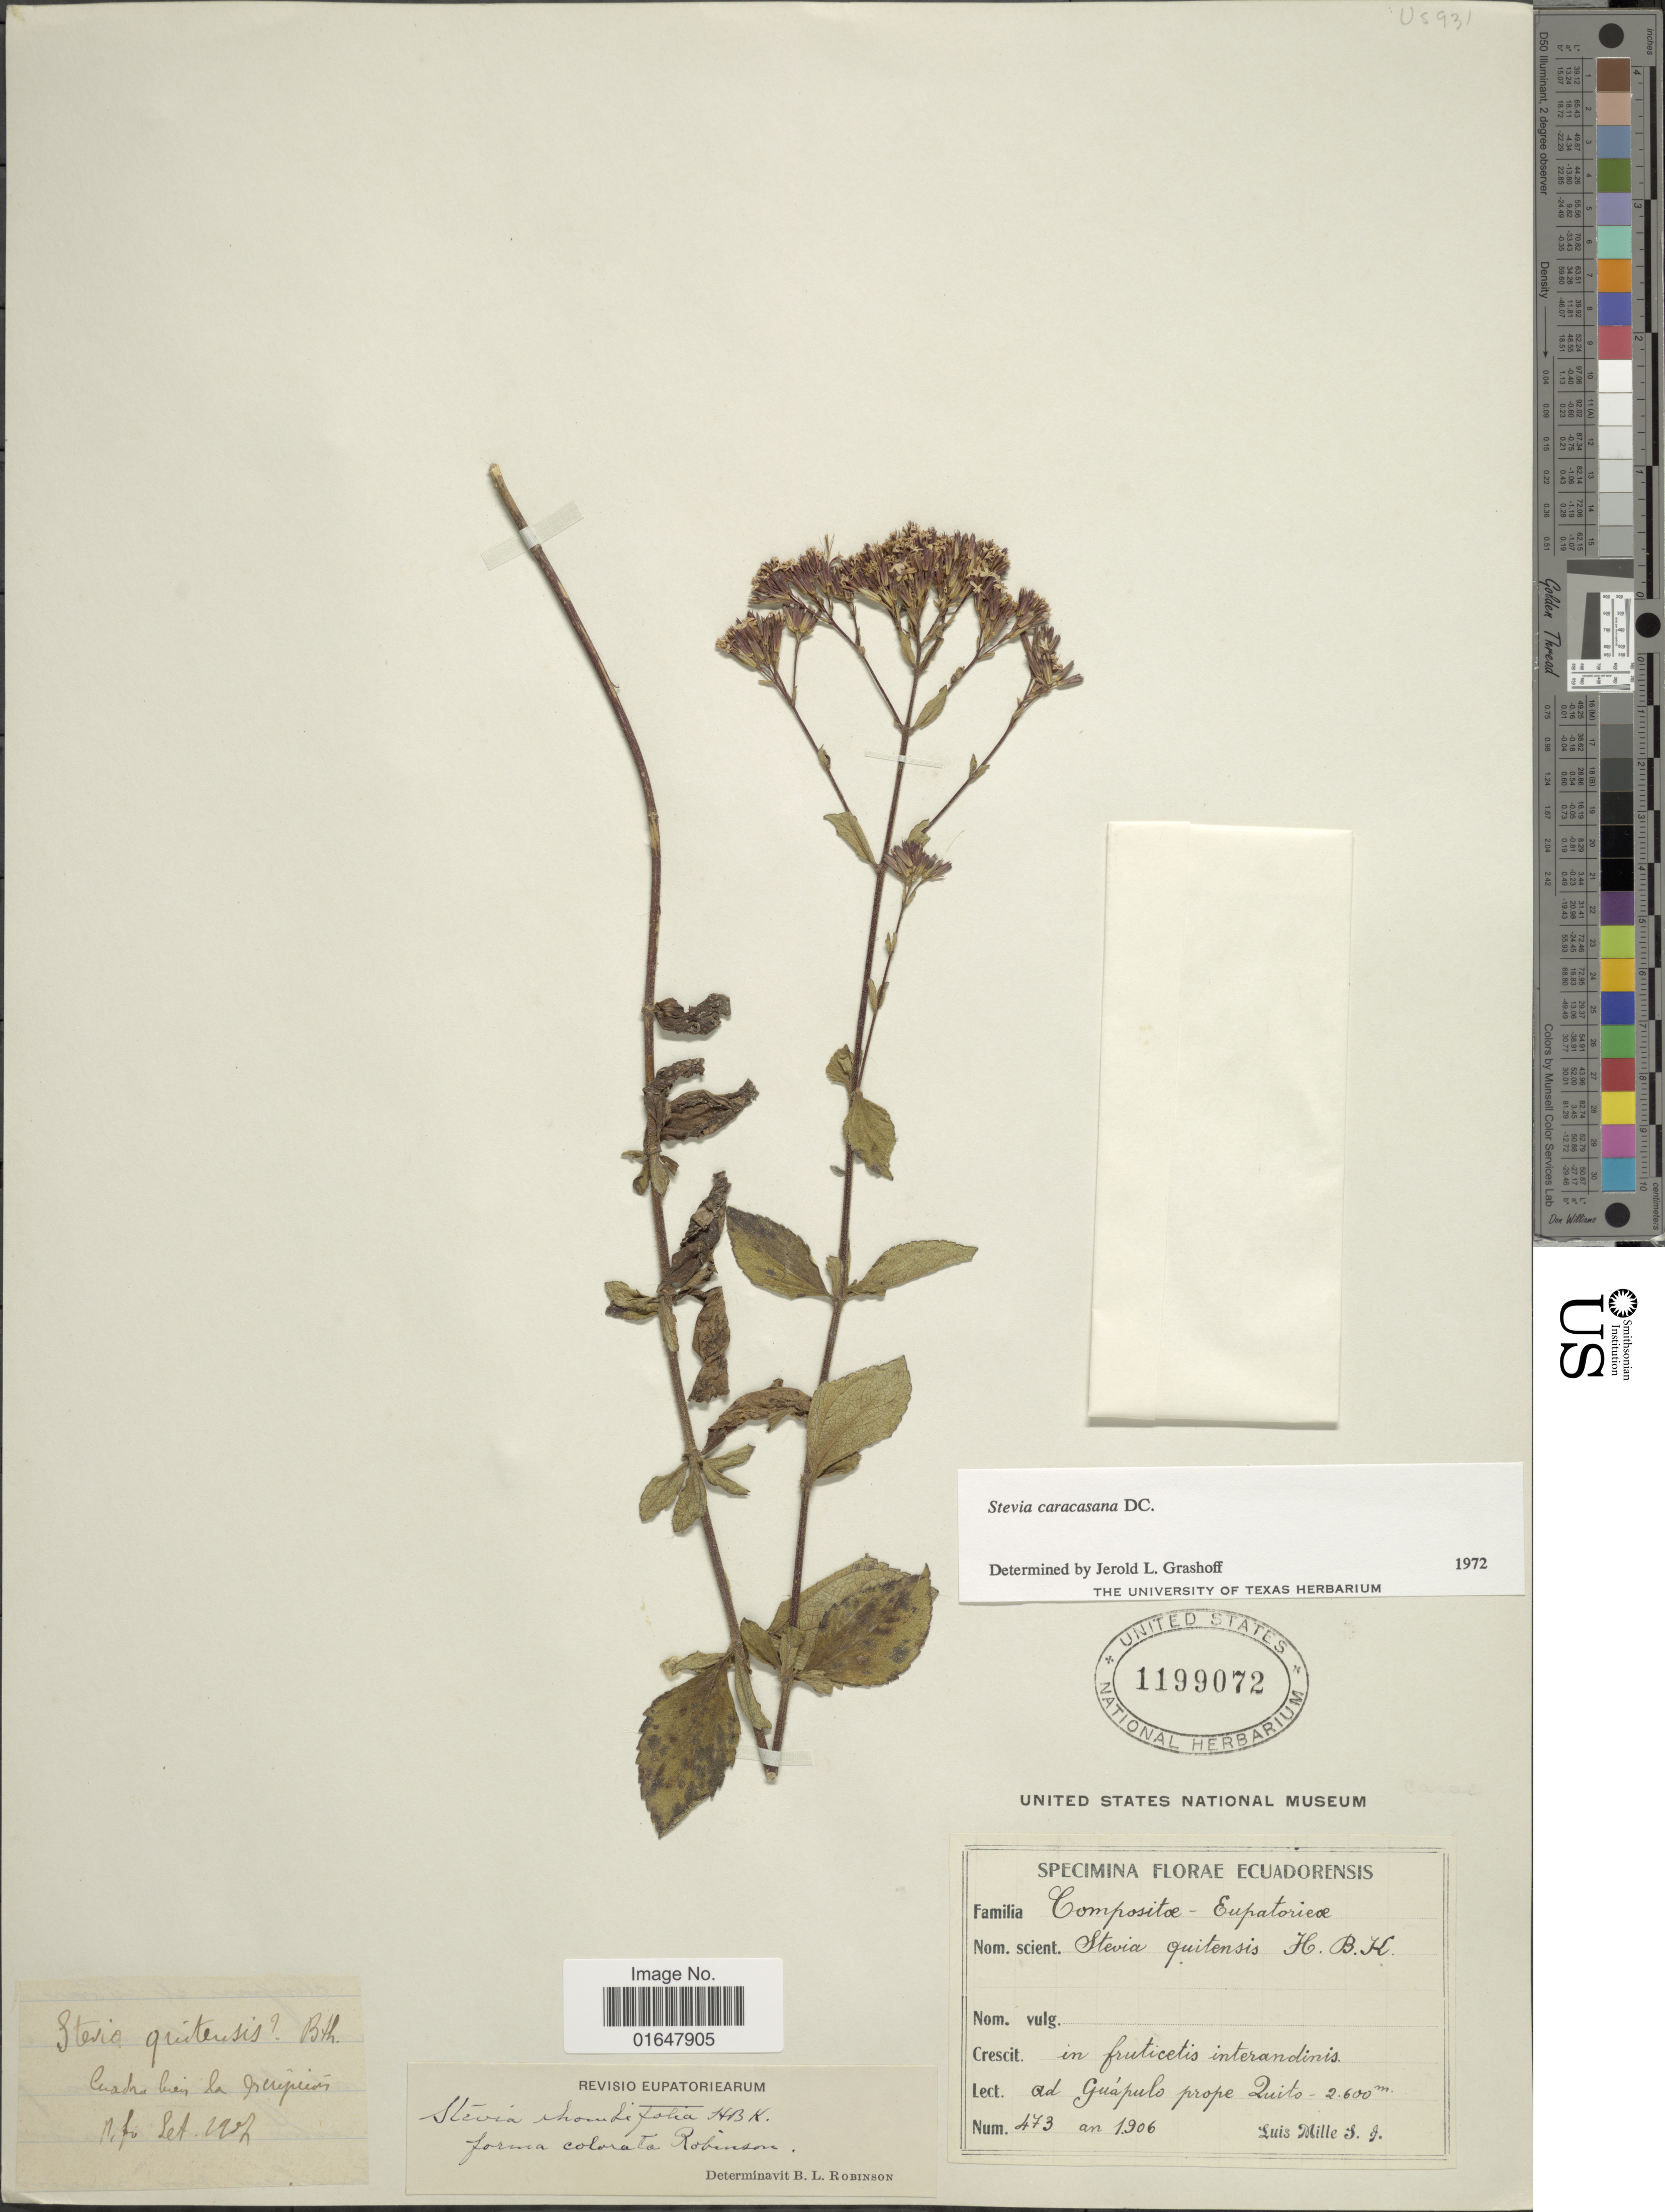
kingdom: Plantae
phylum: Tracheophyta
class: Magnoliopsida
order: Asterales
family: Asteraceae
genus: Stevia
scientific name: Stevia caracasana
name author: DC.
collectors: L. Mille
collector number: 473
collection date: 1906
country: Ecuador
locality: Ad Guapulo prope Quito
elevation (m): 2600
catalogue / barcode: US 1199072